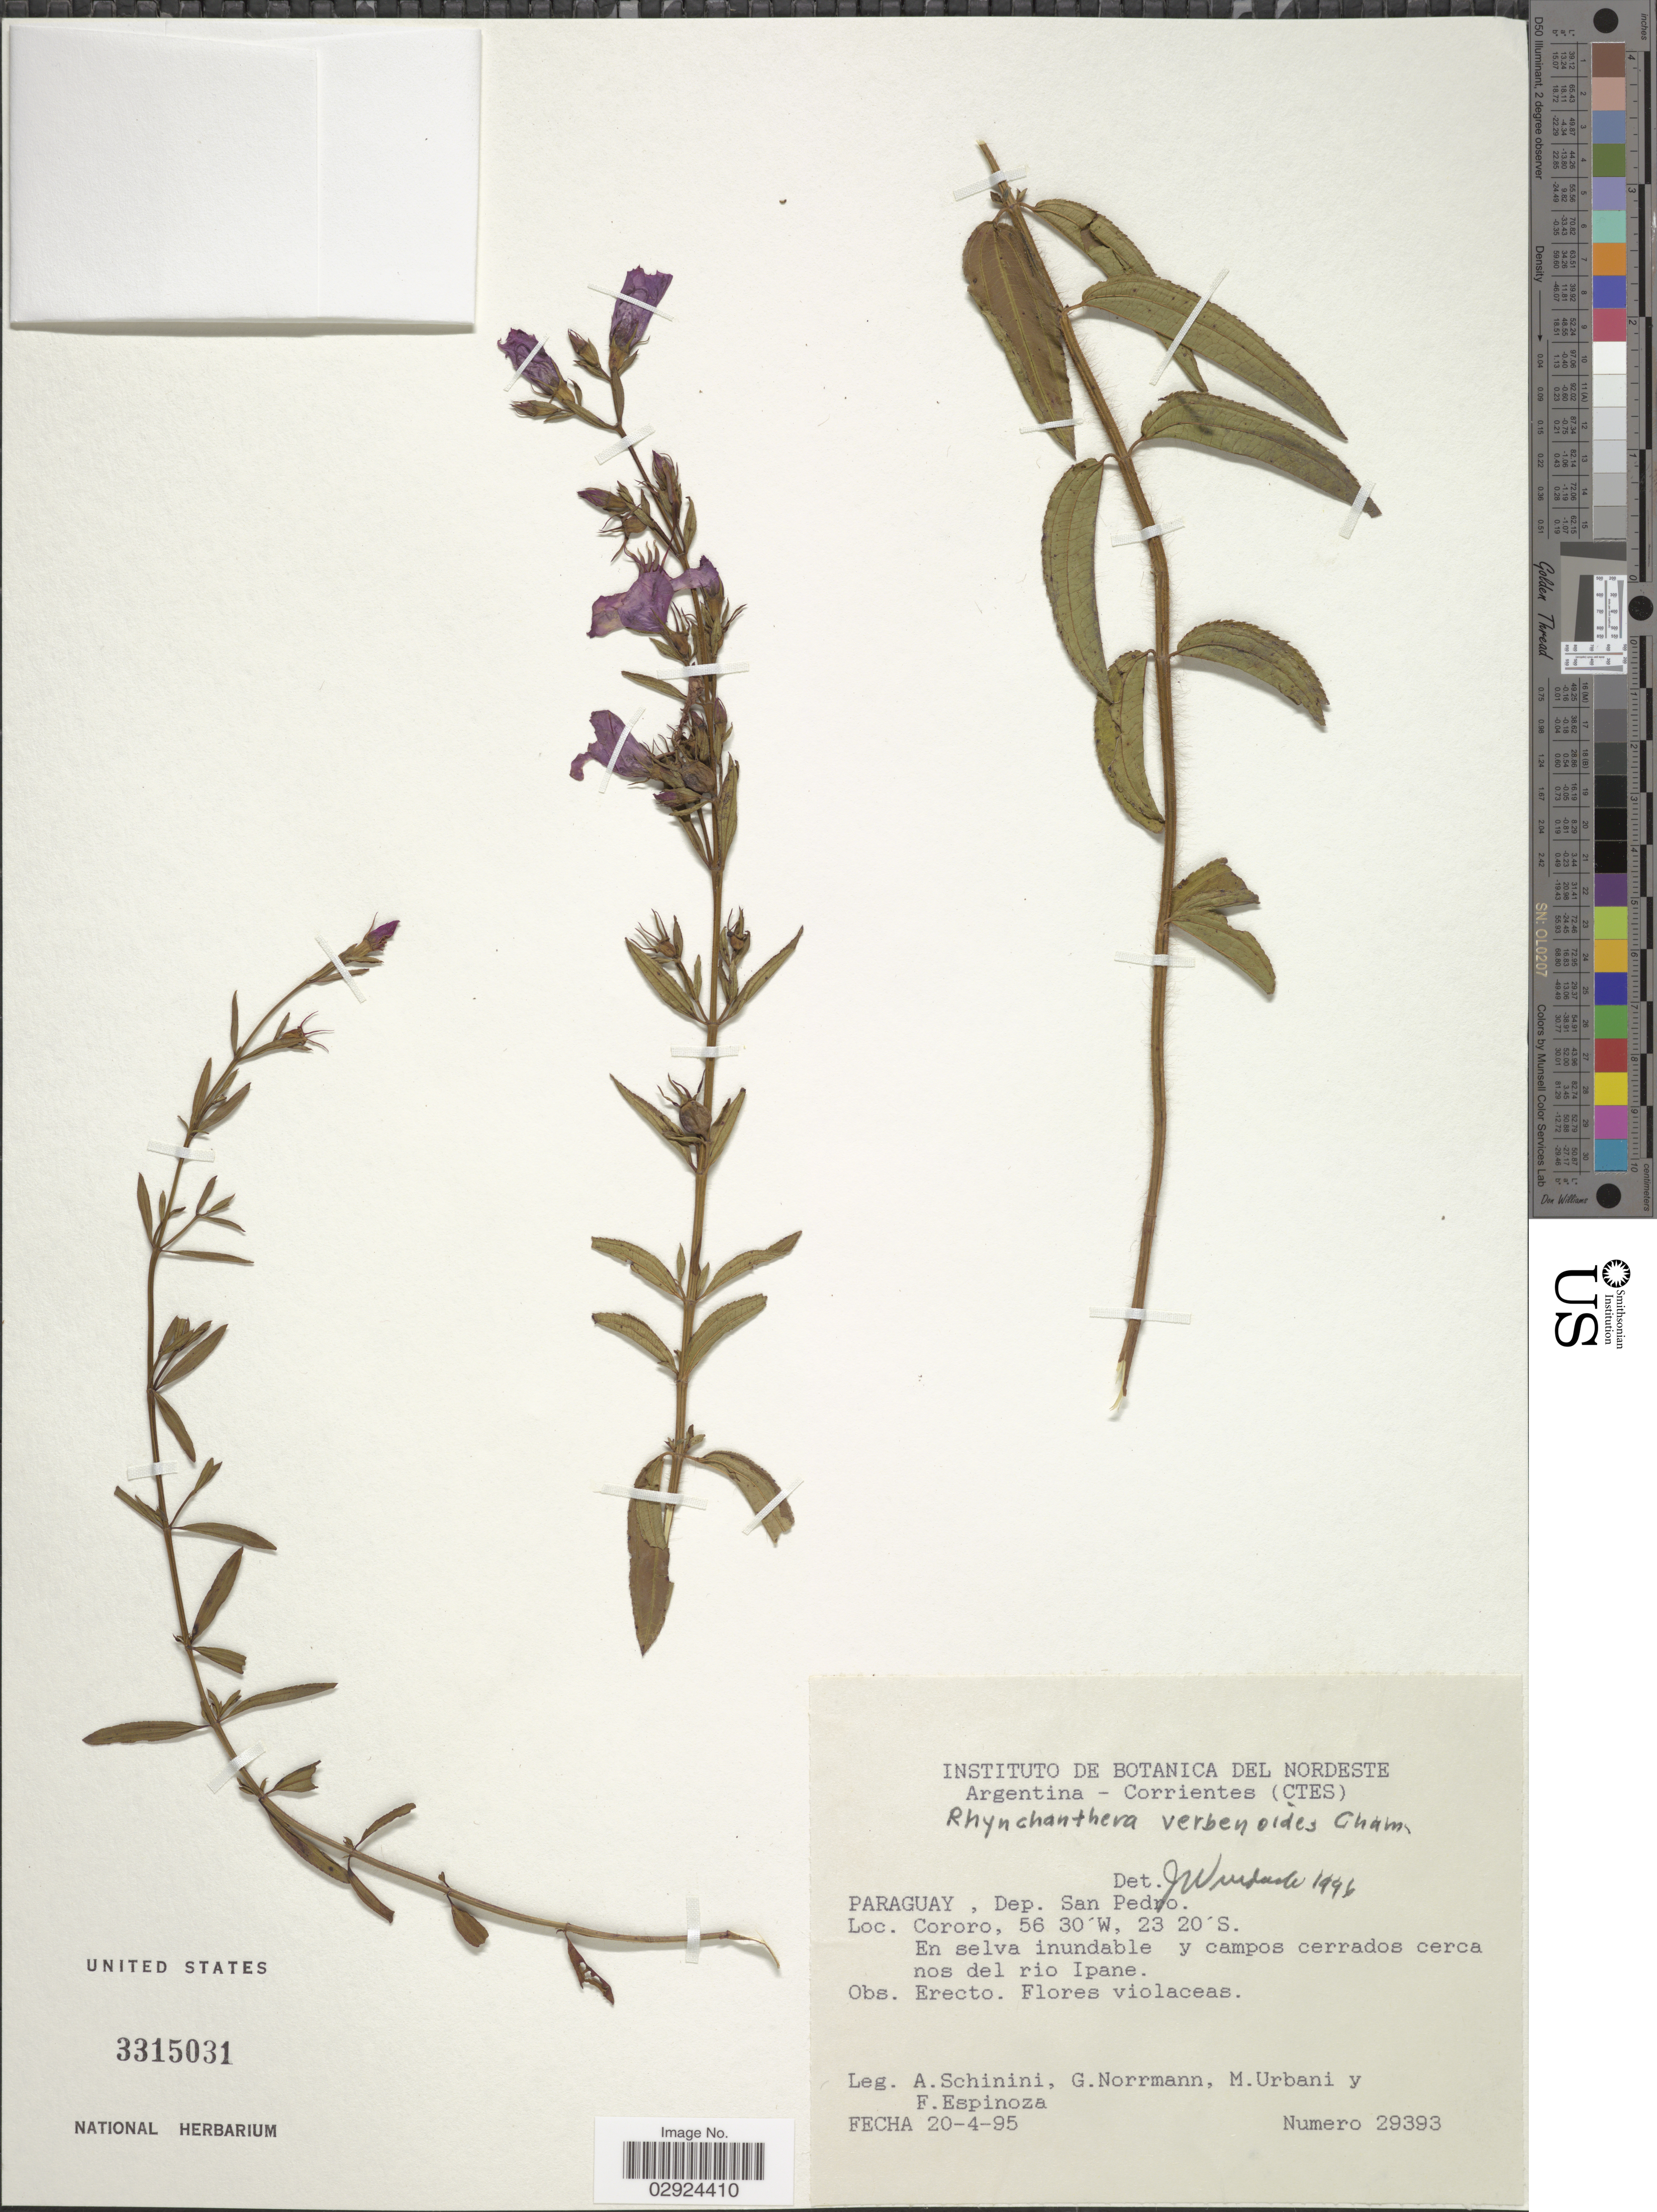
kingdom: Plantae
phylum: Tracheophyta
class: Magnoliopsida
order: Myrtales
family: Melastomataceae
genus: Rhynchanthera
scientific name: Rhynchanthera verbenoides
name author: Cham.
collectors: A. Schinini, G. Norrmann, M. Urbani & F. Espinoza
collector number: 29393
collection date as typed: Transcribed d/m/y: 20/4/95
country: Paraguay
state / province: San Pedro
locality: Dep. San Pedro, Cororo, En selva inundable y campos cerrados cerca nos del rio Ipane.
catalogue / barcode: US 3315031